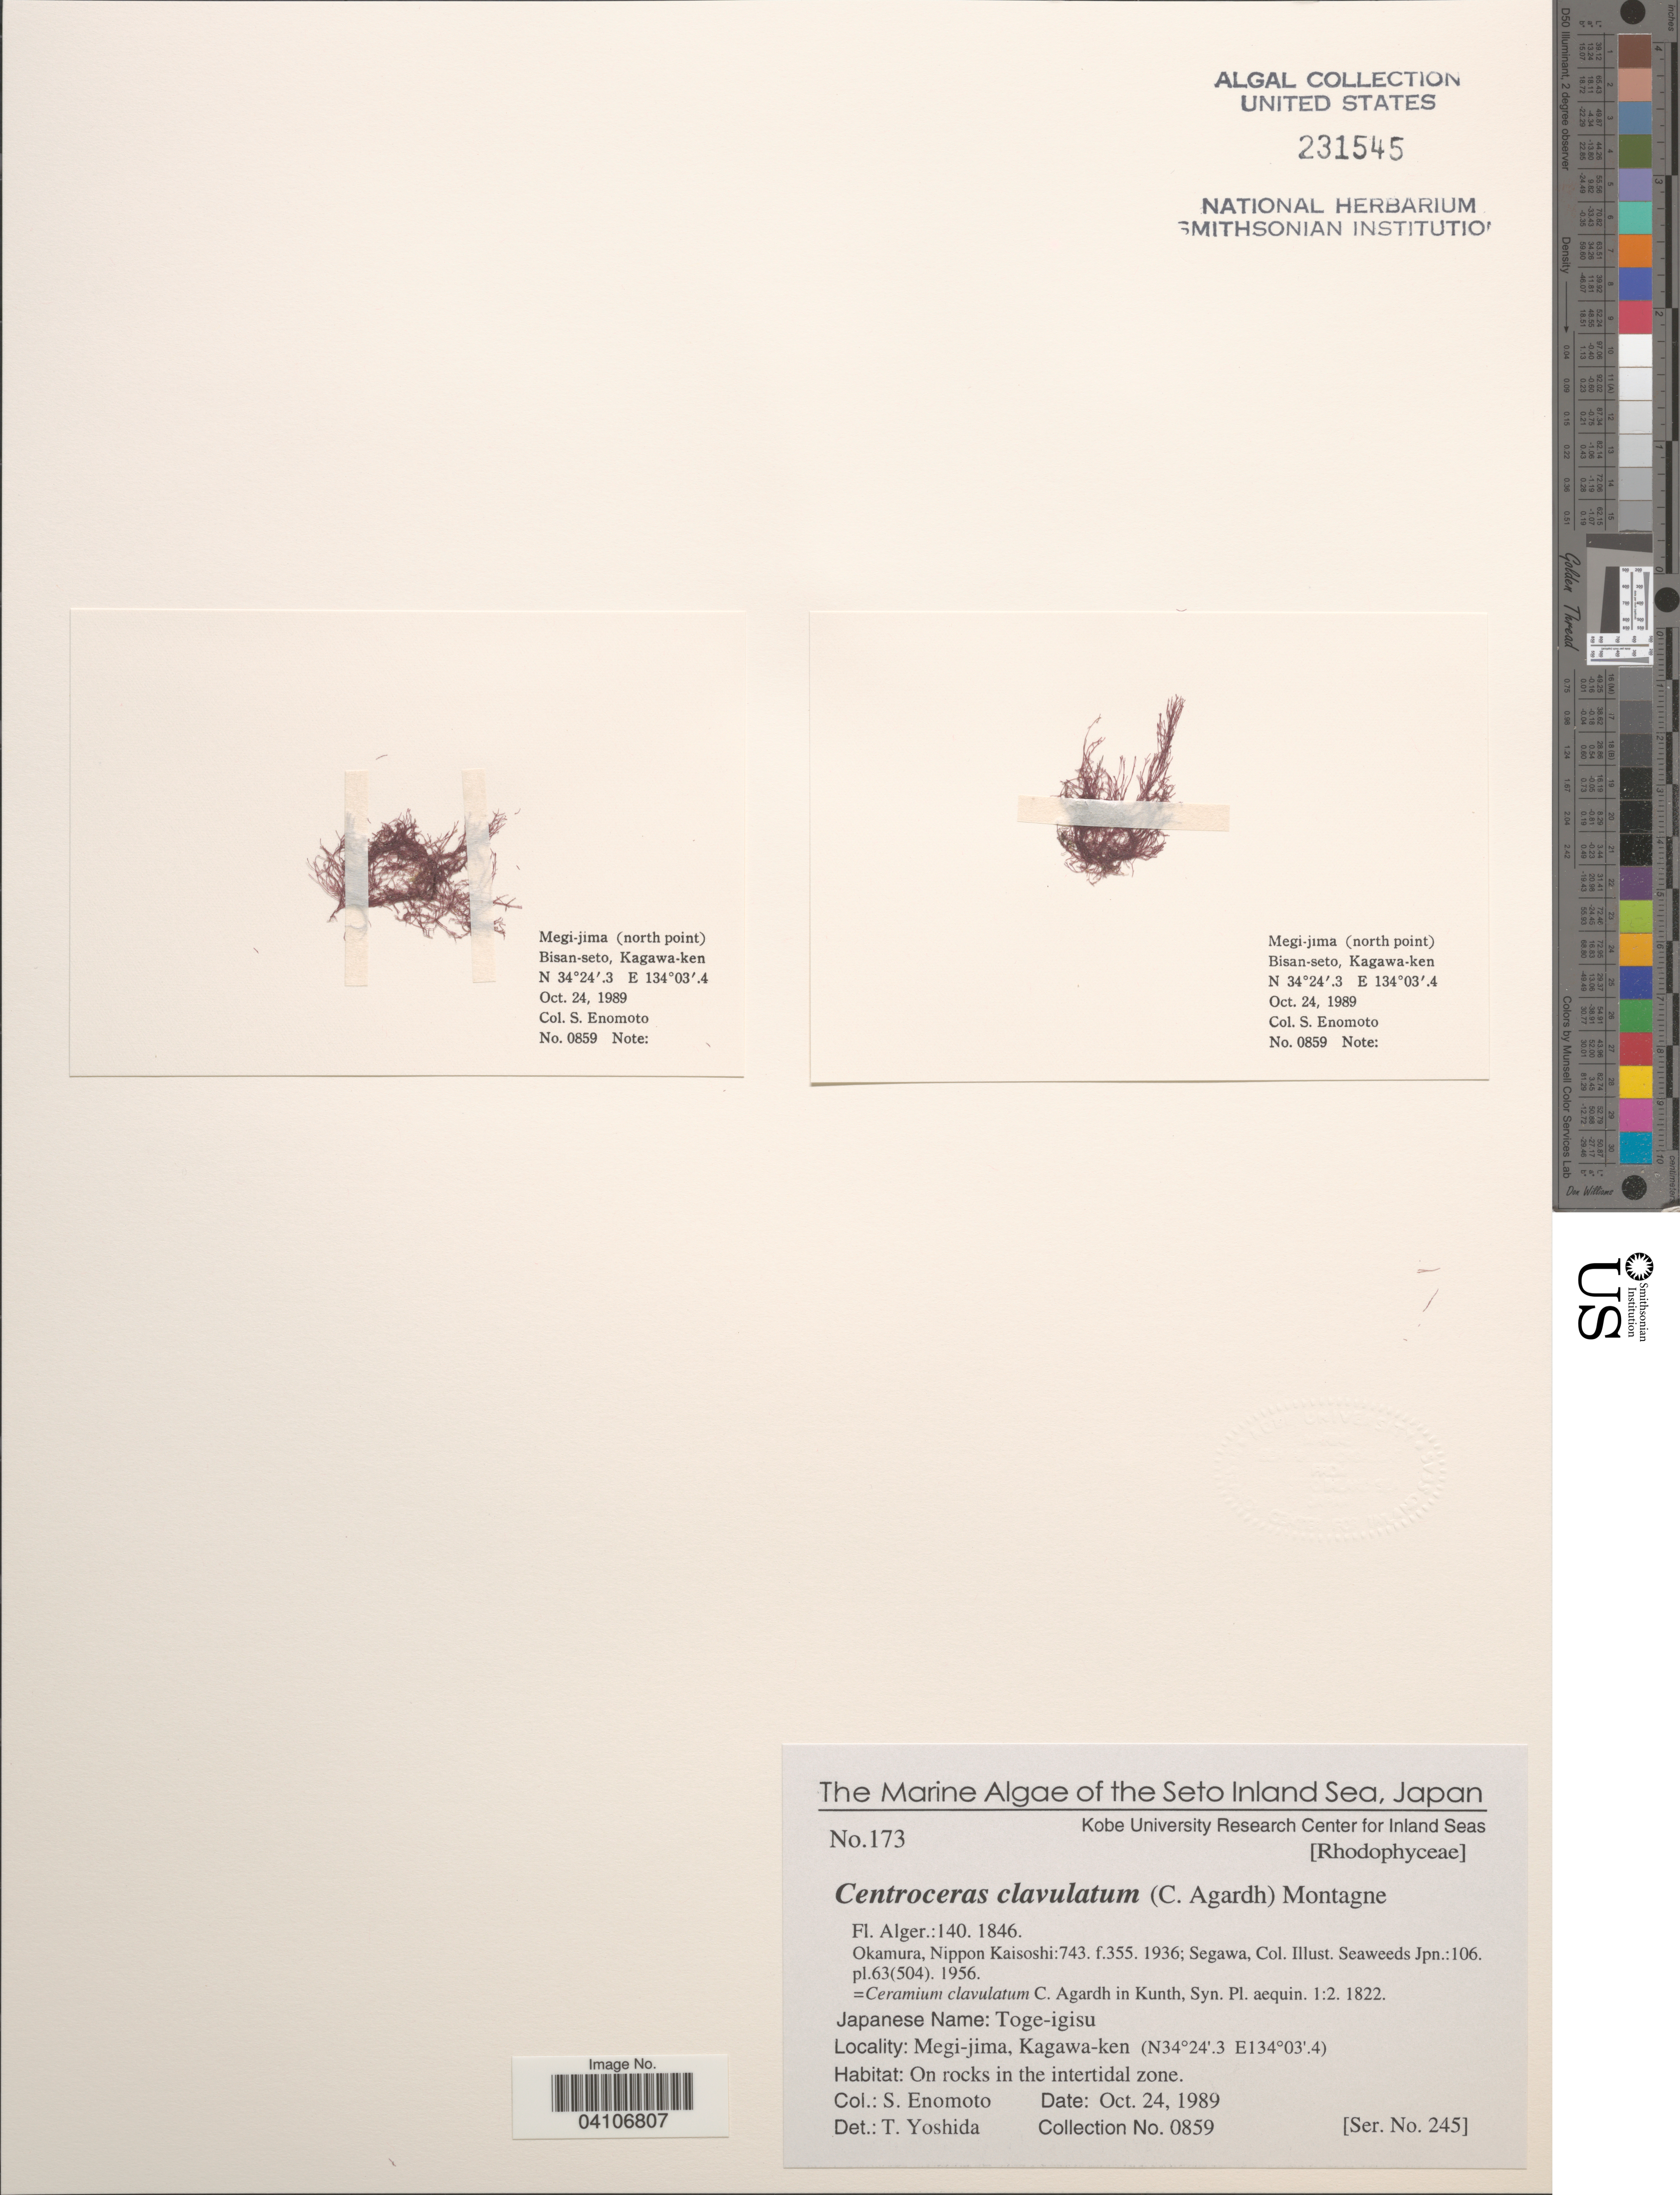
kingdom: Plantae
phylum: Rhodophyta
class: Florideophyceae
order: Ceramiales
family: Ceramiaceae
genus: Centroceras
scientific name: Centroceras clavulatum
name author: (C. Agardh) Mont.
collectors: S. Enomoto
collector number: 0859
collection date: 1989-10-24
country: Japan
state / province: Kagawa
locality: The Seto Inland Sea. Megi-jima, Kagawa-ken. On rocks in the intertidal zone.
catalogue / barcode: US 231545